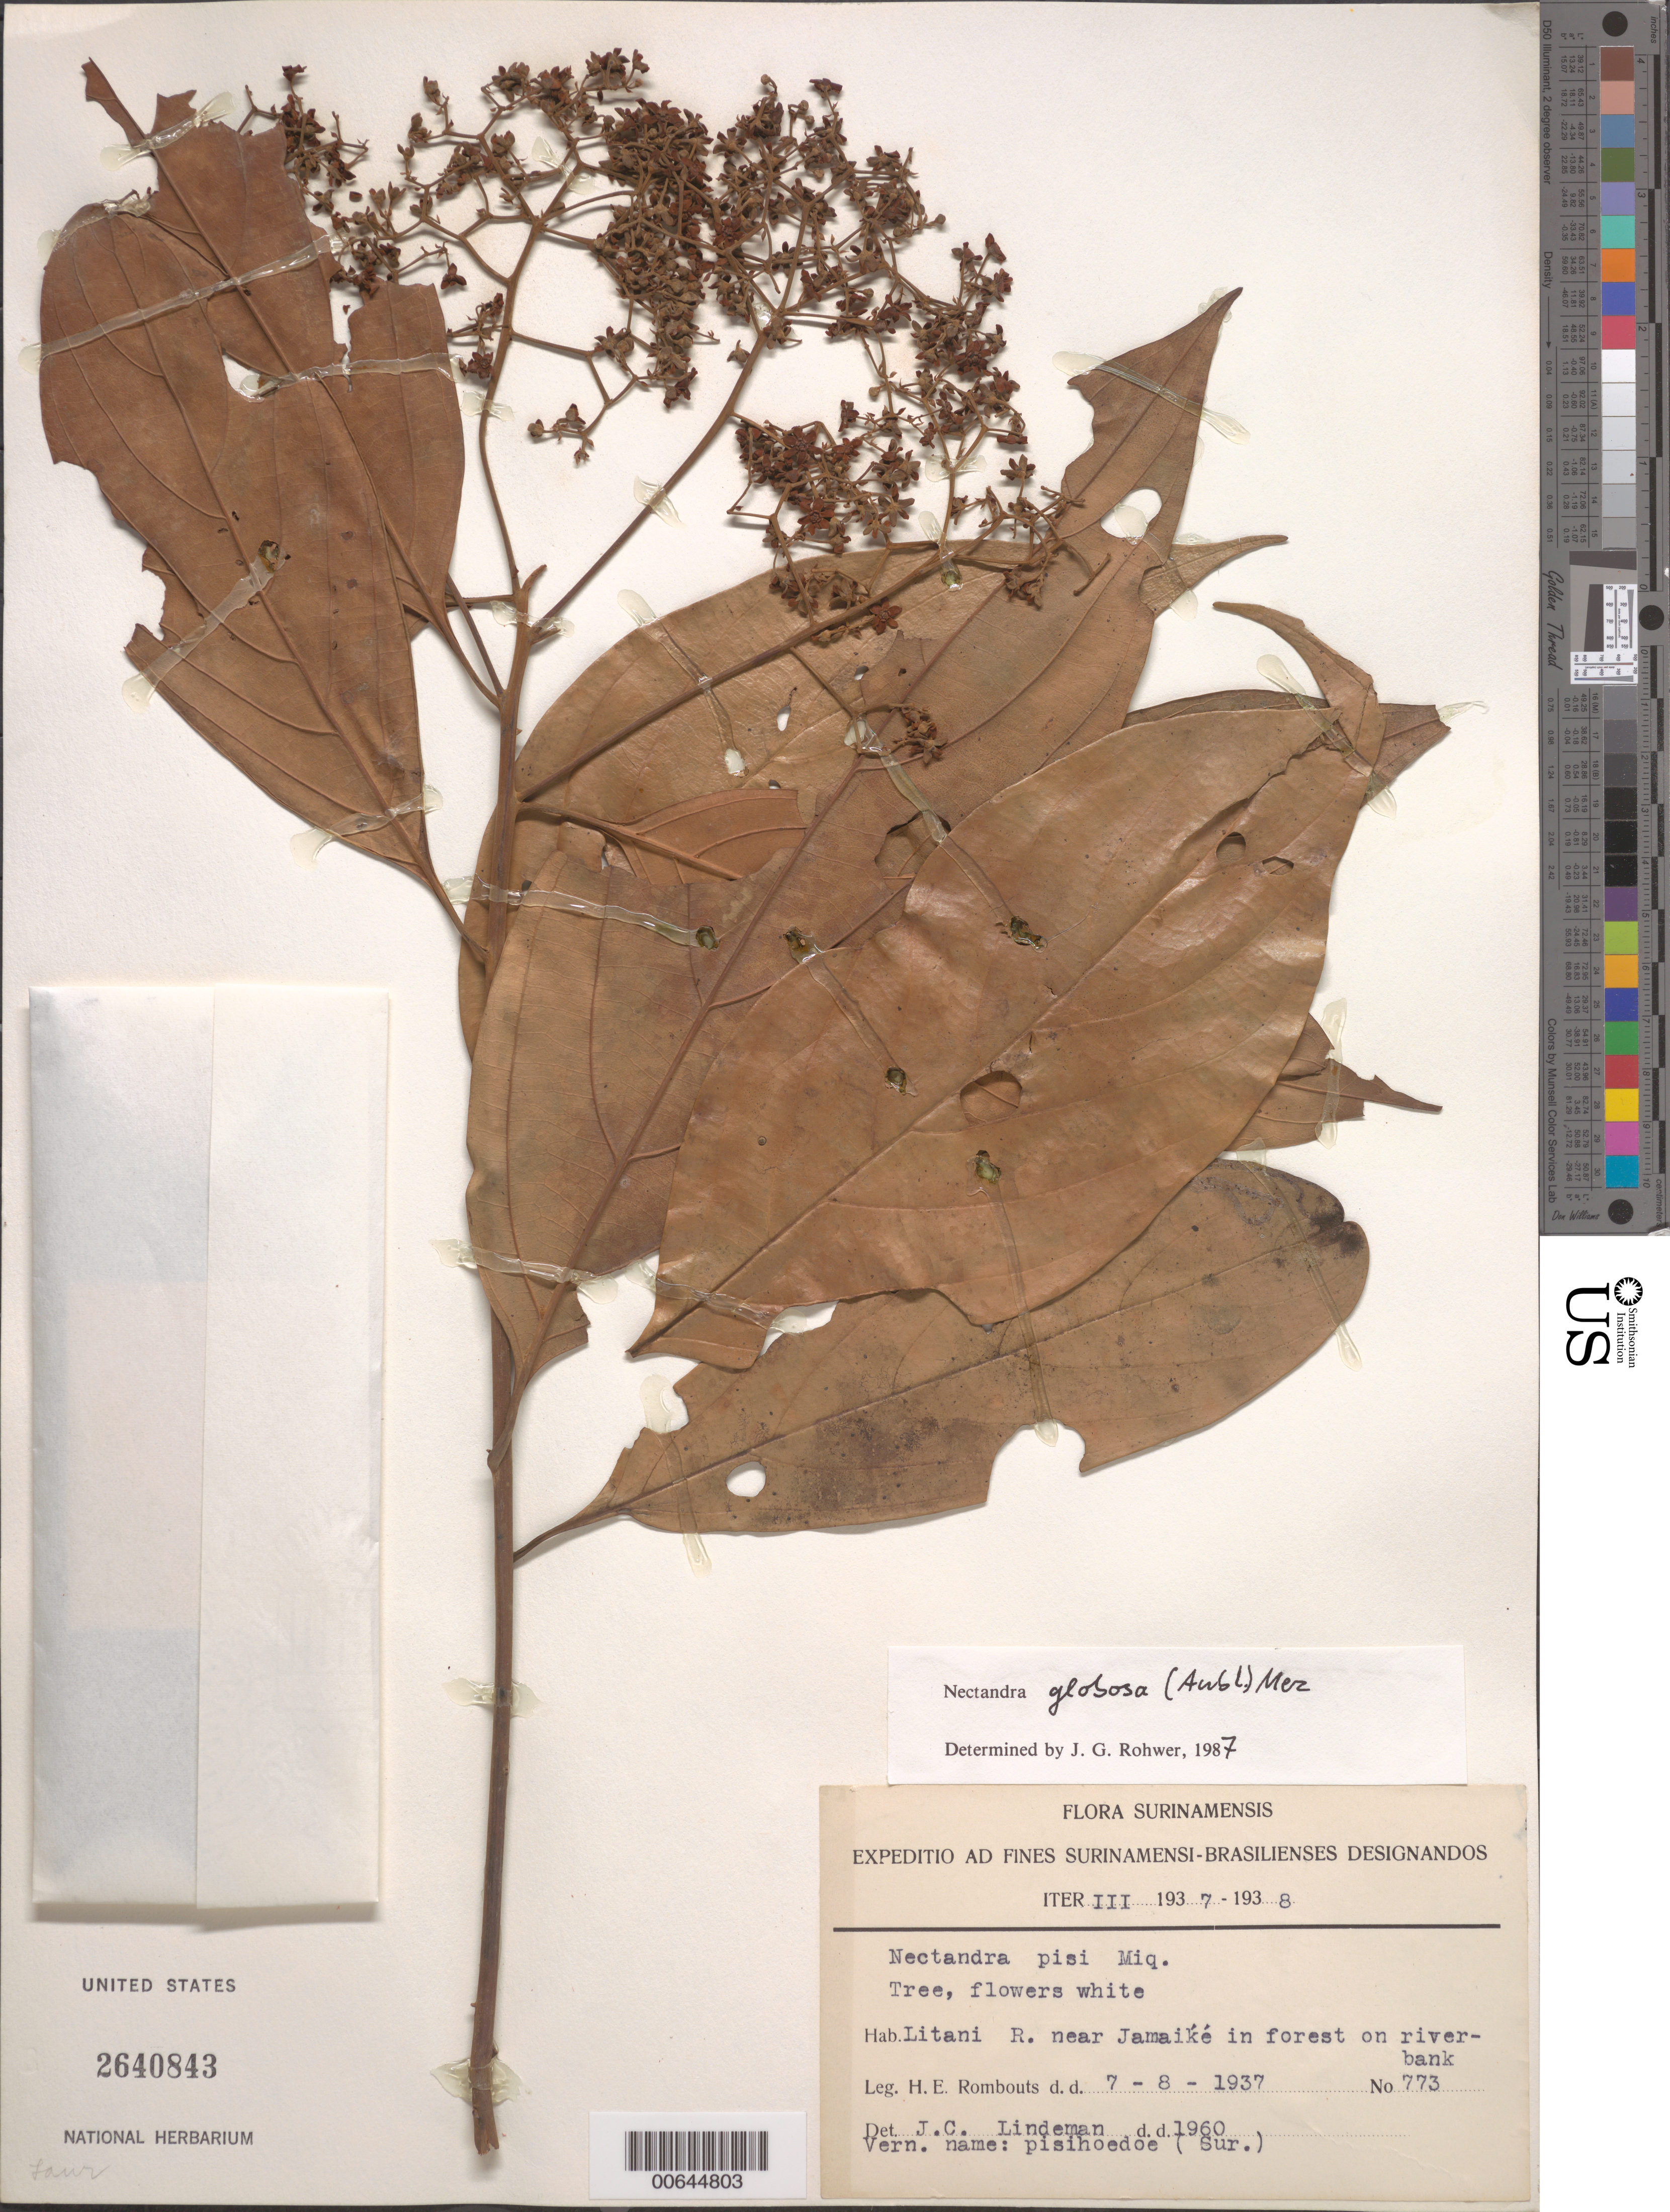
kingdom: Plantae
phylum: Tracheophyta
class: Magnoliopsida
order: Laurales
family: Lauraceae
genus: Nectandra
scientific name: Nectandra globosa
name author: (Aubl.) Mez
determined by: Lindeman, J. C.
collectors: H. Rombouts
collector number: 773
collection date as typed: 7-Aug-37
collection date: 1937-08-07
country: Suriname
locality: Jamaiké, near, Litani R.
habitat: In forest on riverbank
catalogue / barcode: US 2640843